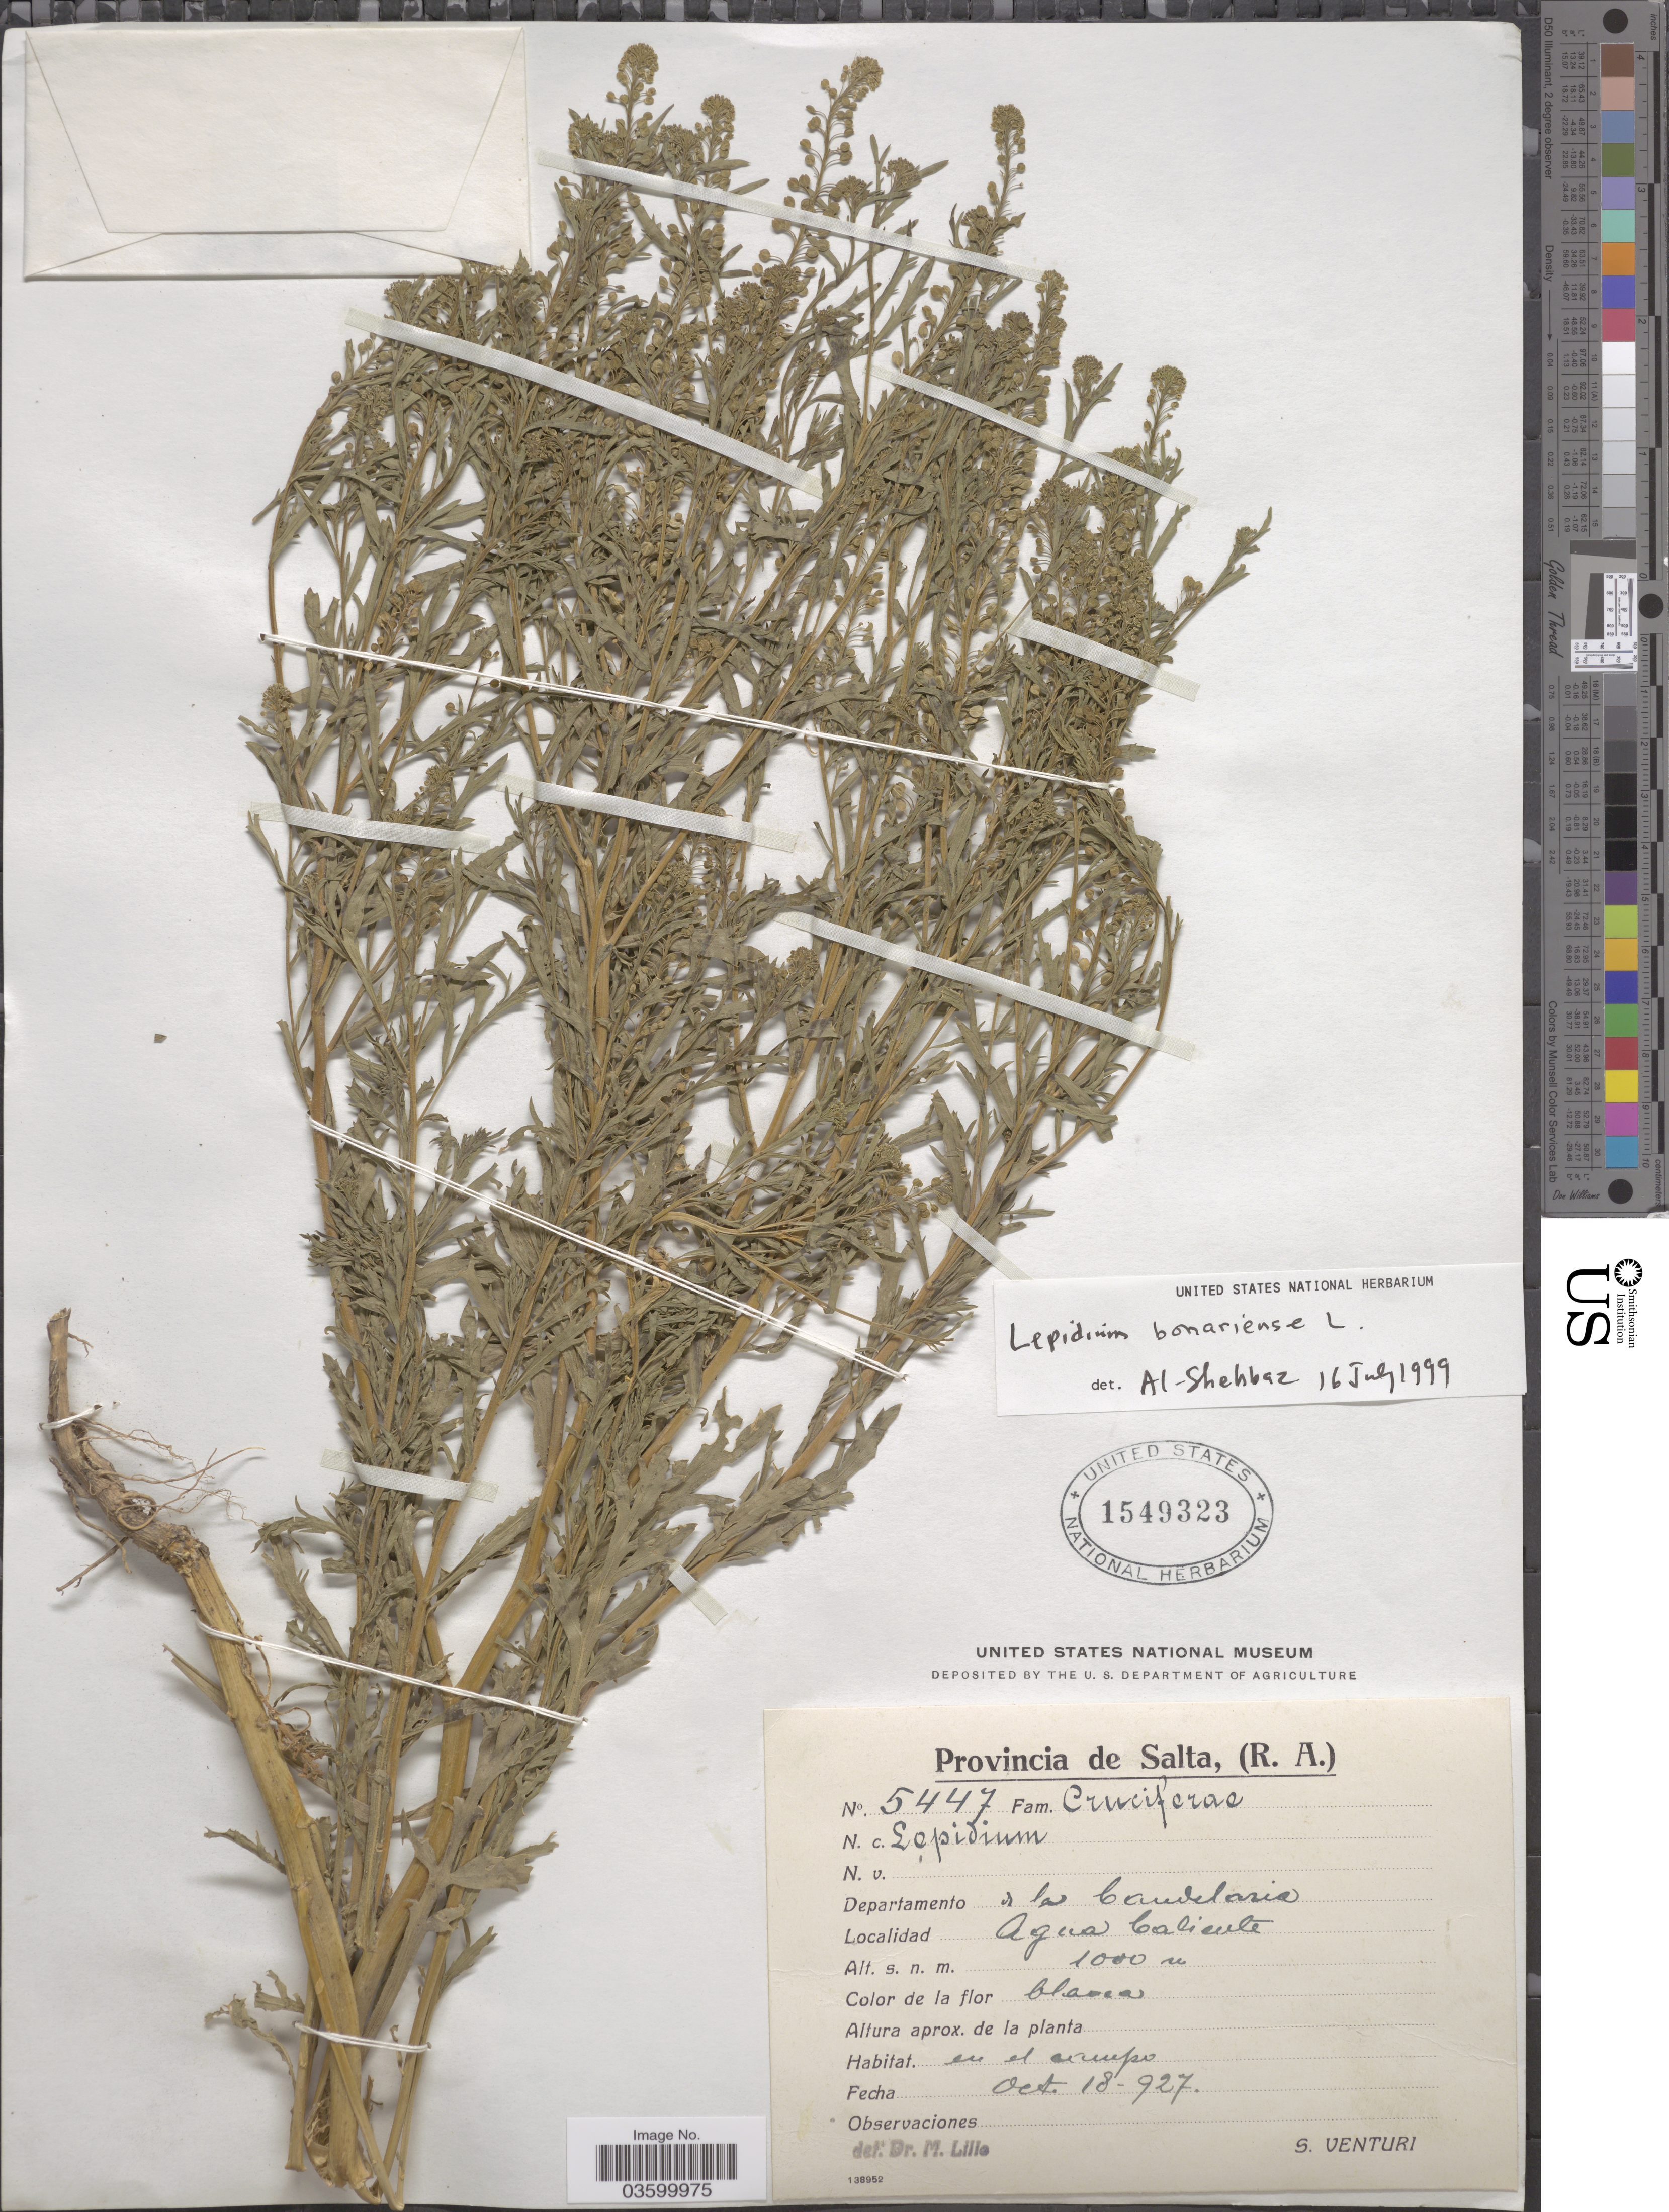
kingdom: Plantae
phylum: Tracheophyta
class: Magnoliopsida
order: Brassicales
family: Brassicaceae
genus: Lepidium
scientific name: Lepidium bonariense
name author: L.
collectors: S. Venturi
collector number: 5447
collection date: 1927-10-18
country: Argentina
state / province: Salta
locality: Departamento de la Candelaria. Agua Caliente.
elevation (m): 1000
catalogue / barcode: US 1549323